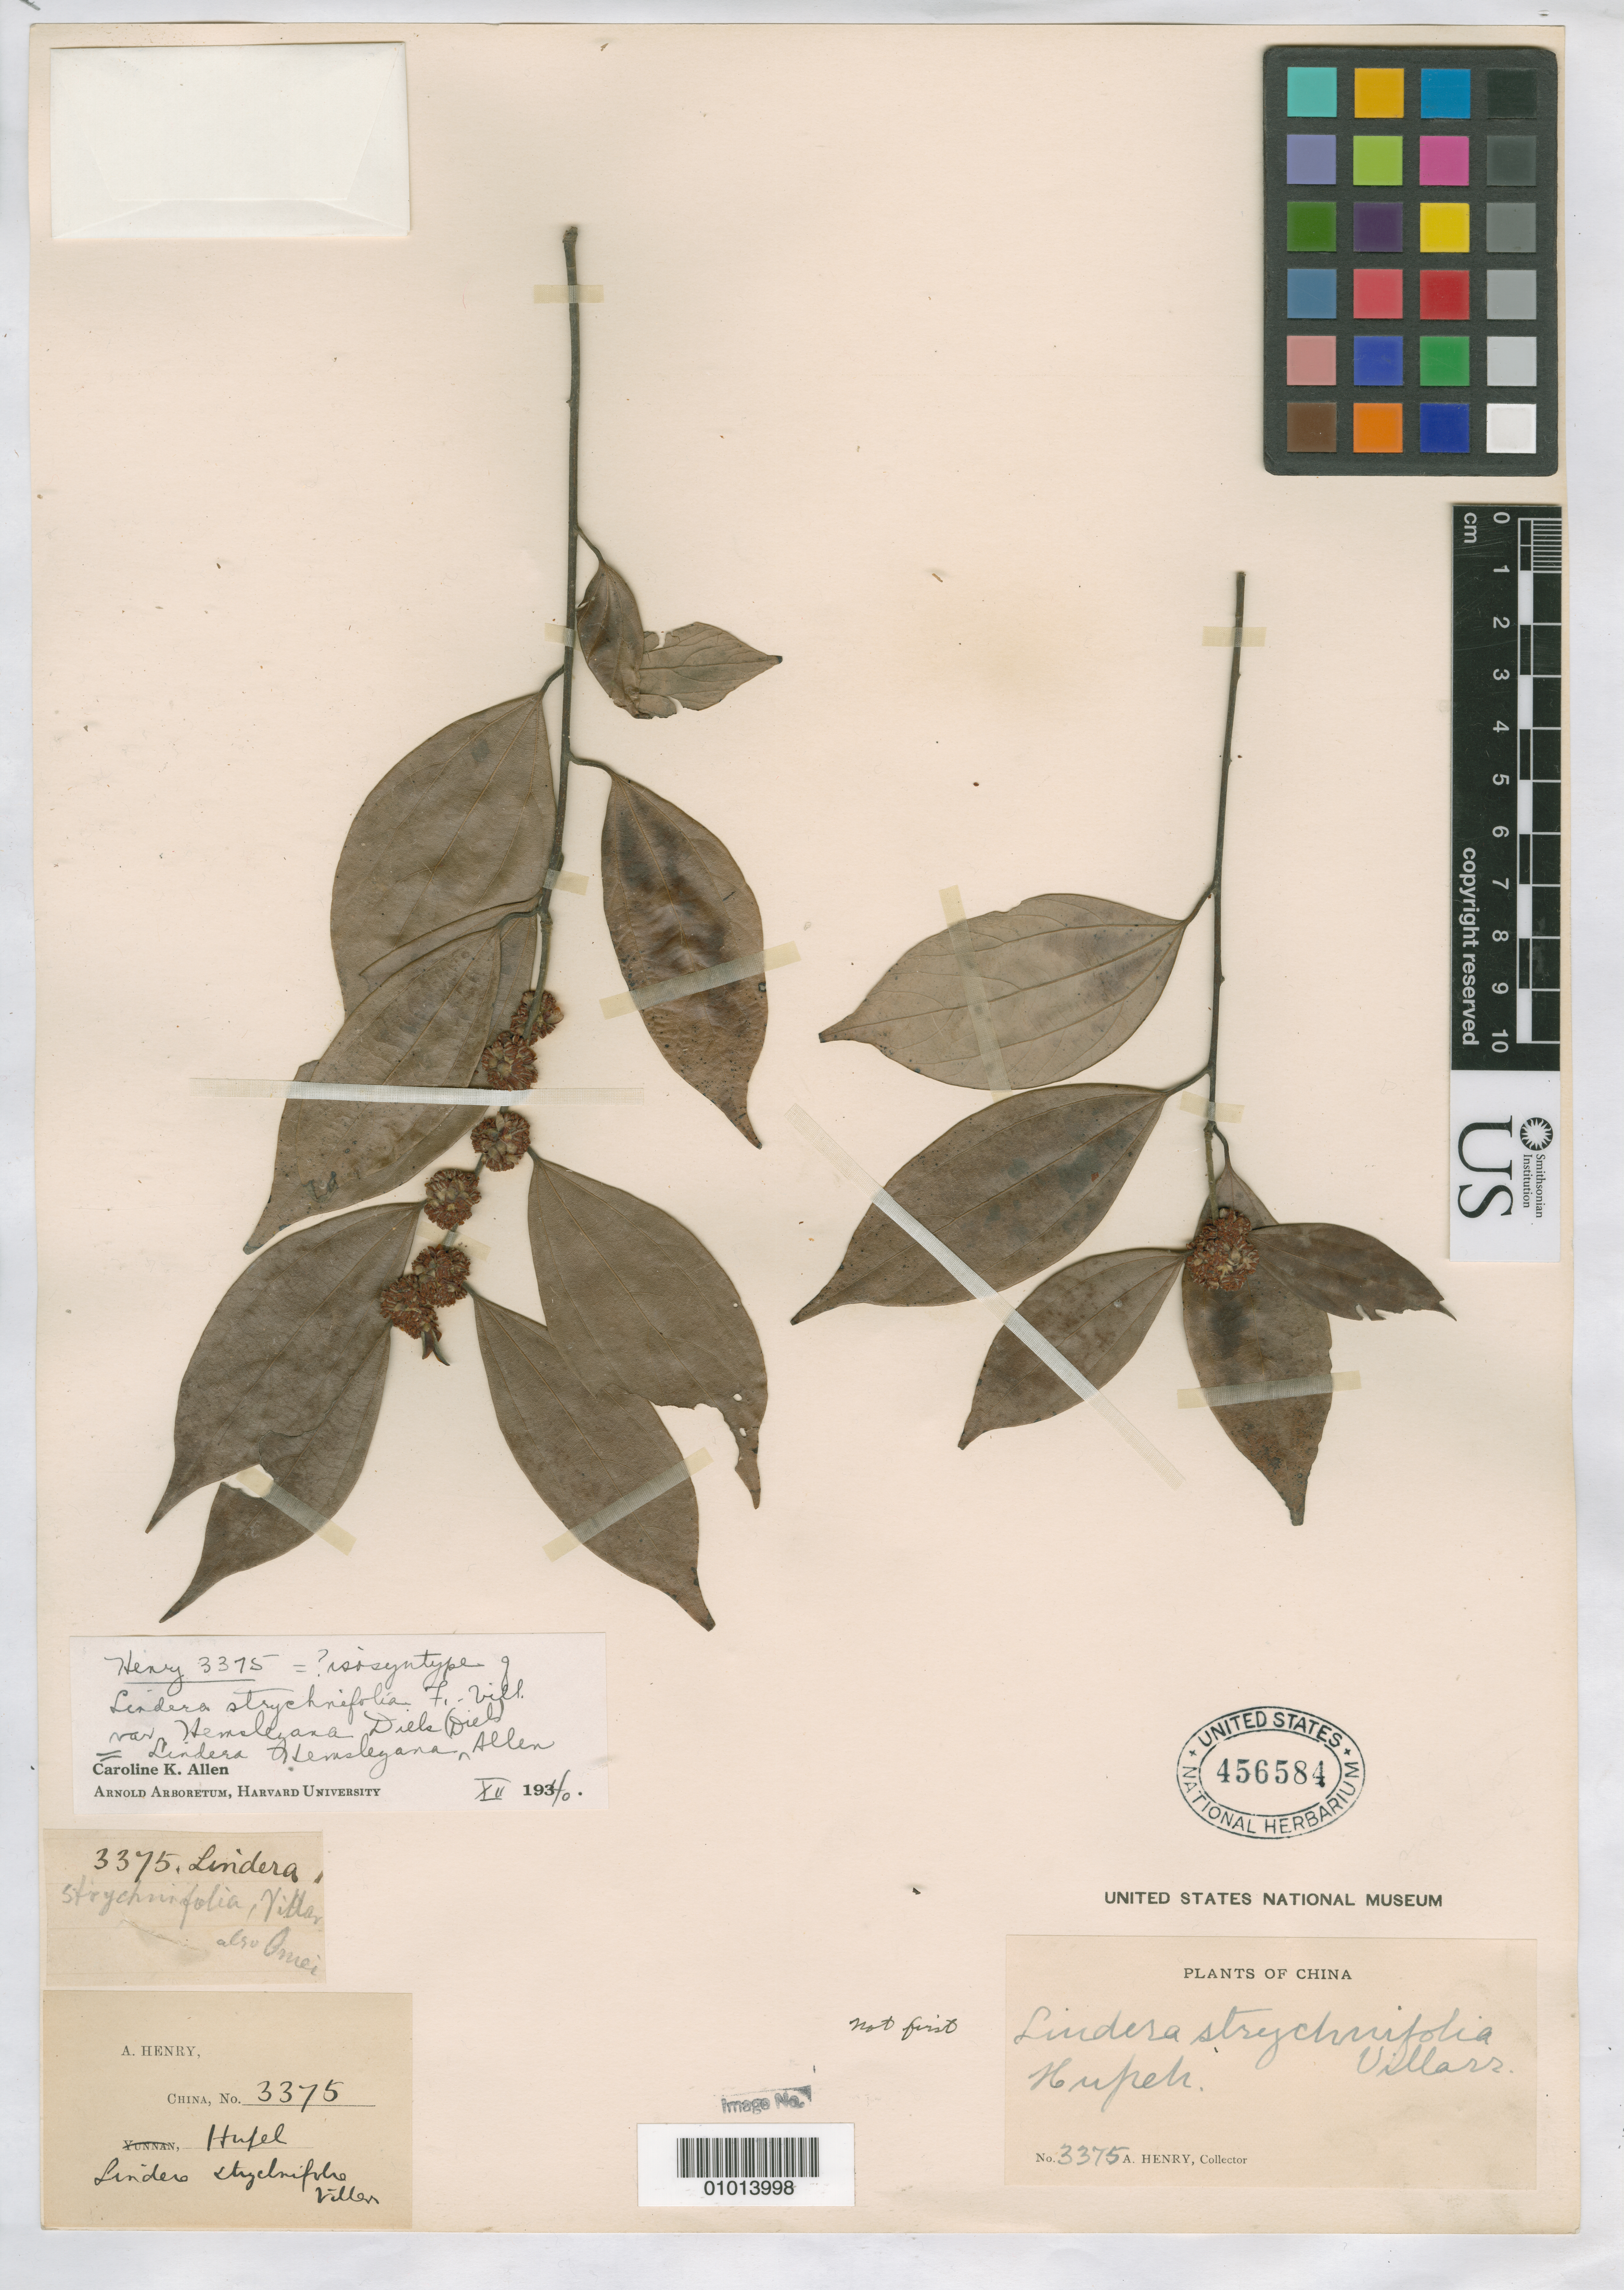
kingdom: Plantae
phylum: Tracheophyta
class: Magnoliopsida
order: Laurales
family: Lauraceae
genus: Lindera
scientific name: Lindera strychnifolia var. hemsleyana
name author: Diels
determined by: Allen, C. K.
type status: Isosyntype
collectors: A. Henry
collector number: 3375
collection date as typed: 1885 to -- --- 1888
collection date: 1885/1888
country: China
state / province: Hubei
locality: Prov. Hupeh.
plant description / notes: Protologue includes synonymy/reference to Lindera strychnifolia "var. ? foliis lanceolatis vel ovato-lanceolatis (Hemsl. IFS II, 392)" [=Hemsley 1891, J. Linn. Soc. Bot. 26: 392], where this collection is cited.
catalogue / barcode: US 456584